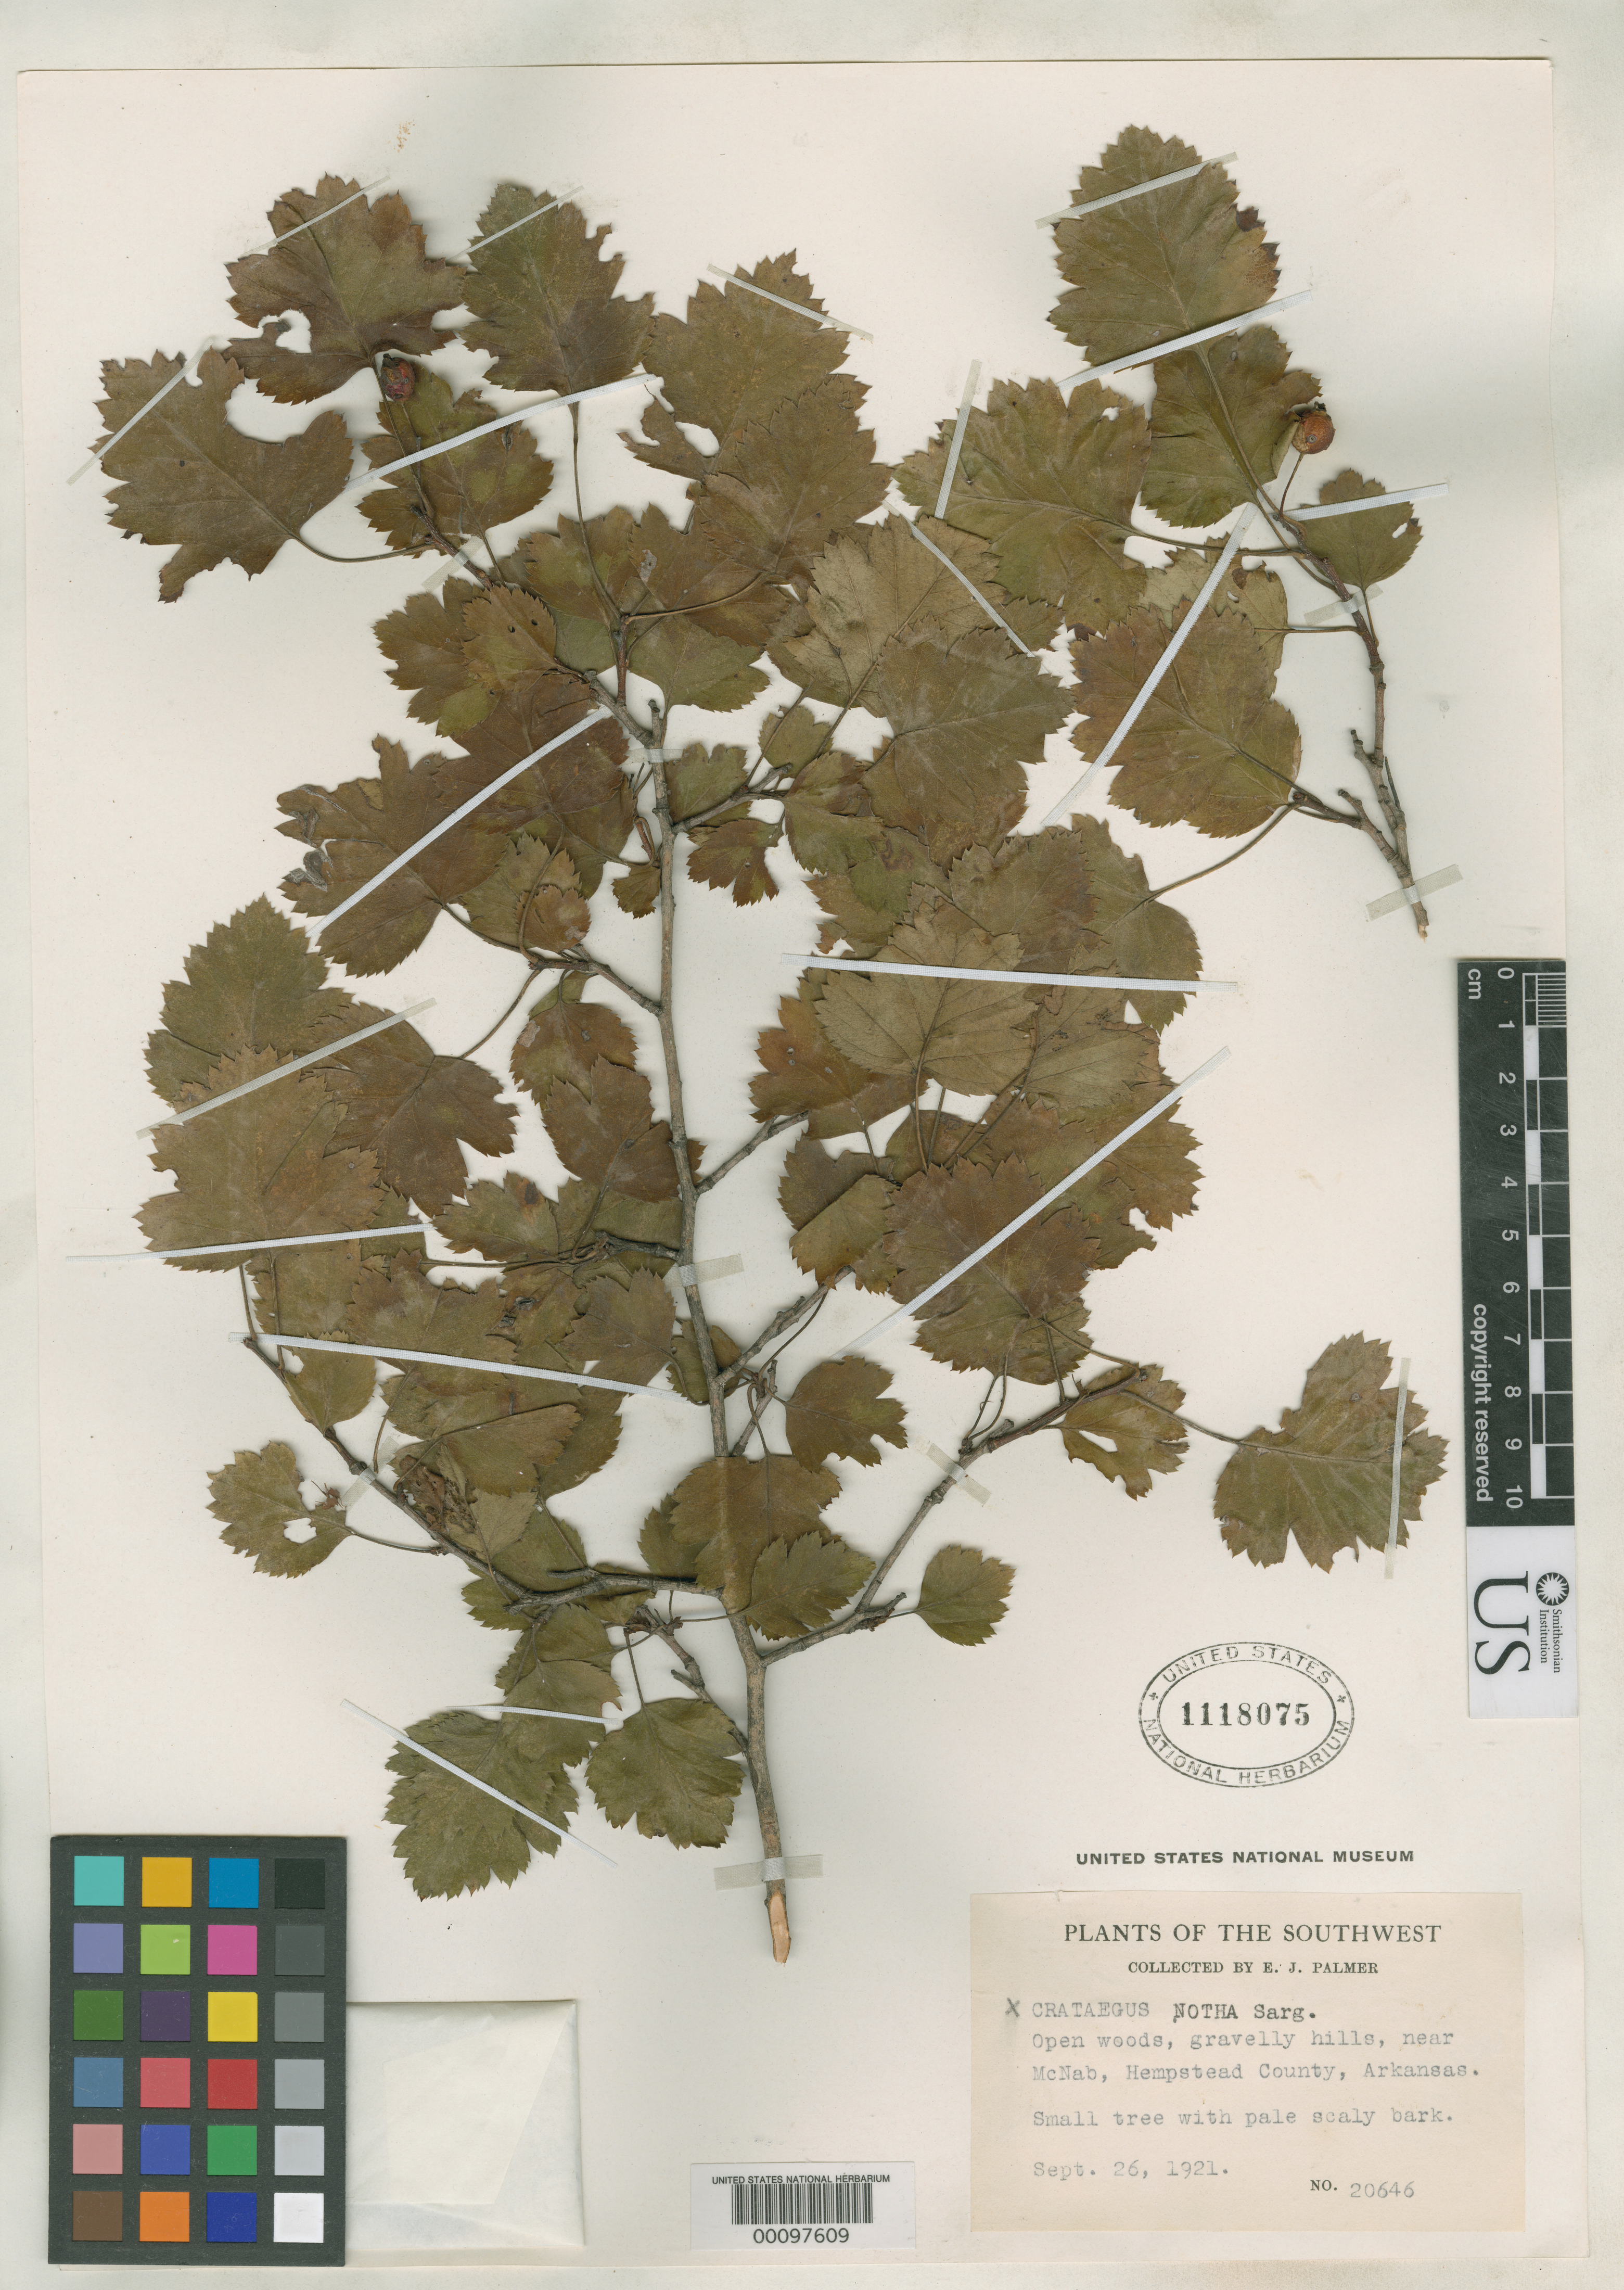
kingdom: Plantae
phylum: Tracheophyta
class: Magnoliopsida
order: Rosales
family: Rosaceae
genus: Crataegus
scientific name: Crataegus notha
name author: Sarg.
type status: Isotype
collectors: E. J. Palmer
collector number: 20646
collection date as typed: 26 Sep 1921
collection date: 1921-09-26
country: United States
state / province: Arkansas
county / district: Hempstead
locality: Northwest of Fulton.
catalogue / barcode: US 1118075